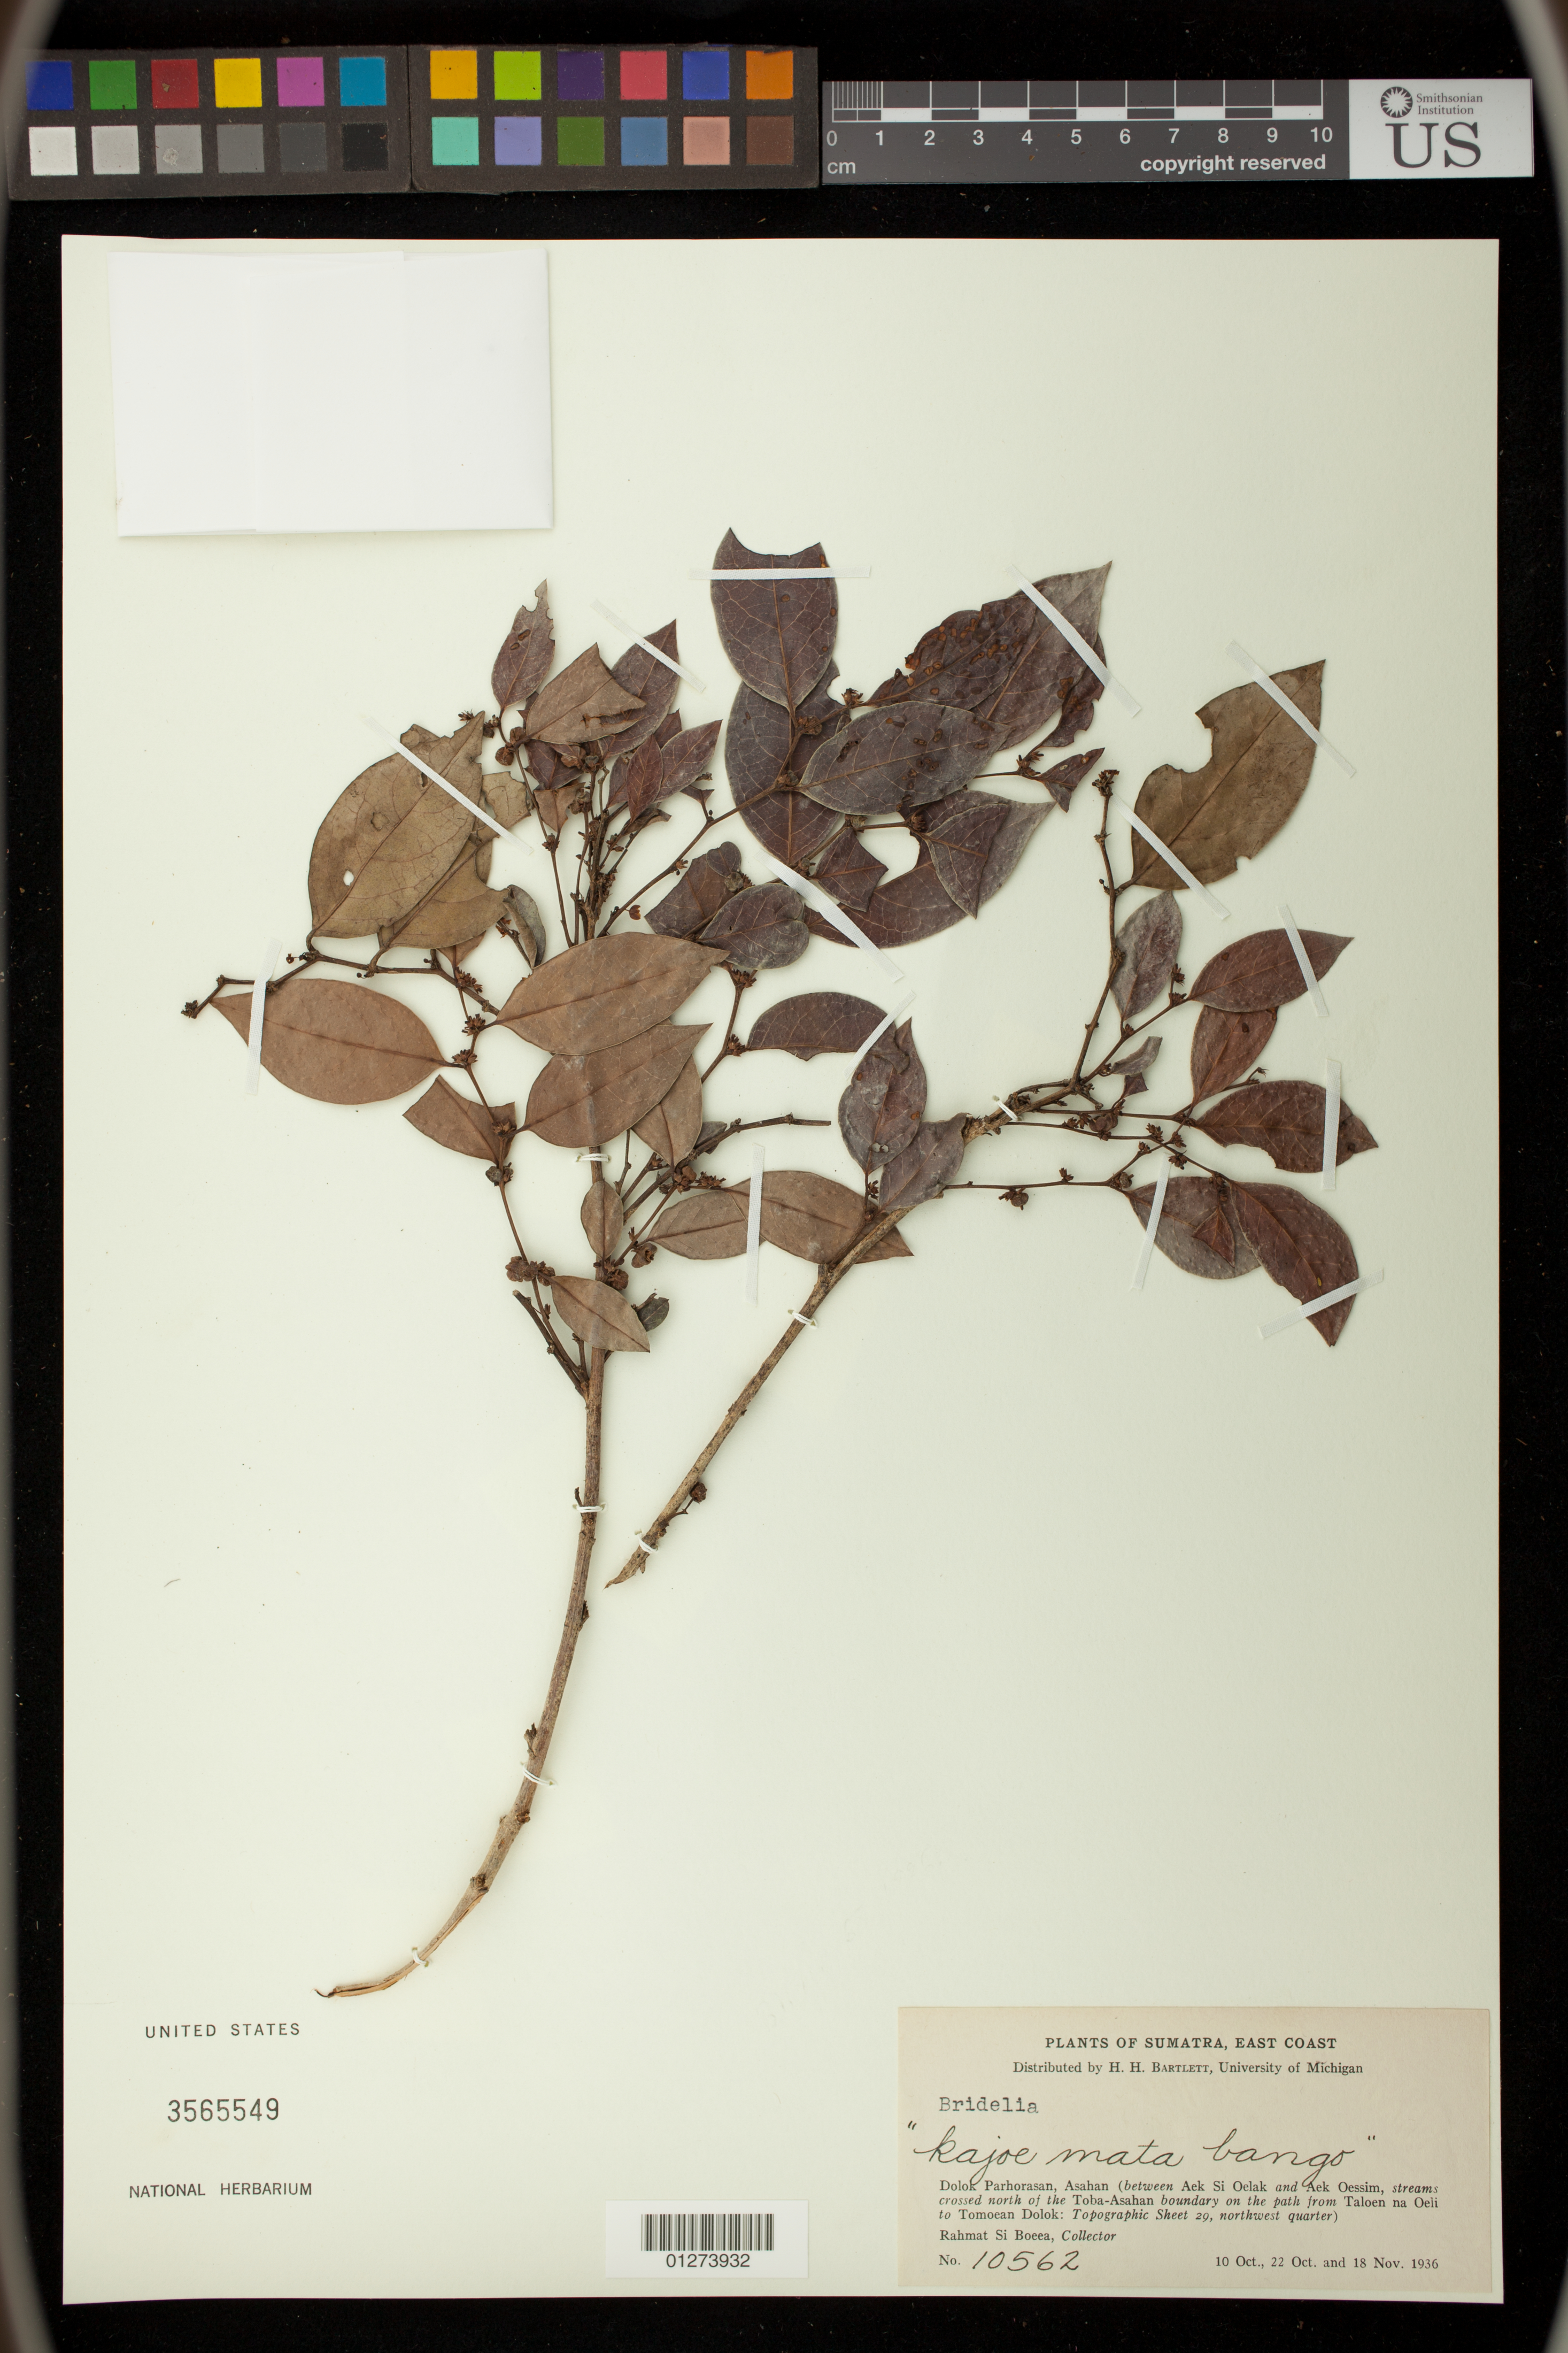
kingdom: Plantae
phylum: Tracheophyta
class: Magnoliopsida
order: Malpighiales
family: Phyllanthaceae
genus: Bridelia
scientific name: Bridelia sp.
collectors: Rahmat Si Boeea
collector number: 10562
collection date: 1936-10-10/1936-11-18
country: Indonesia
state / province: Sumatra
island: Sumatra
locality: Dolok Parhorasan, Asahan(between Aek Si Oelak and Aek Oessim, streams crossed north of the Toba0Asahan boundary on the path from Taloen na Oeli to Tomoean Dolok: Topograpphic Sheet 29, northwest quarter), North Sumatra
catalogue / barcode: US 3565549